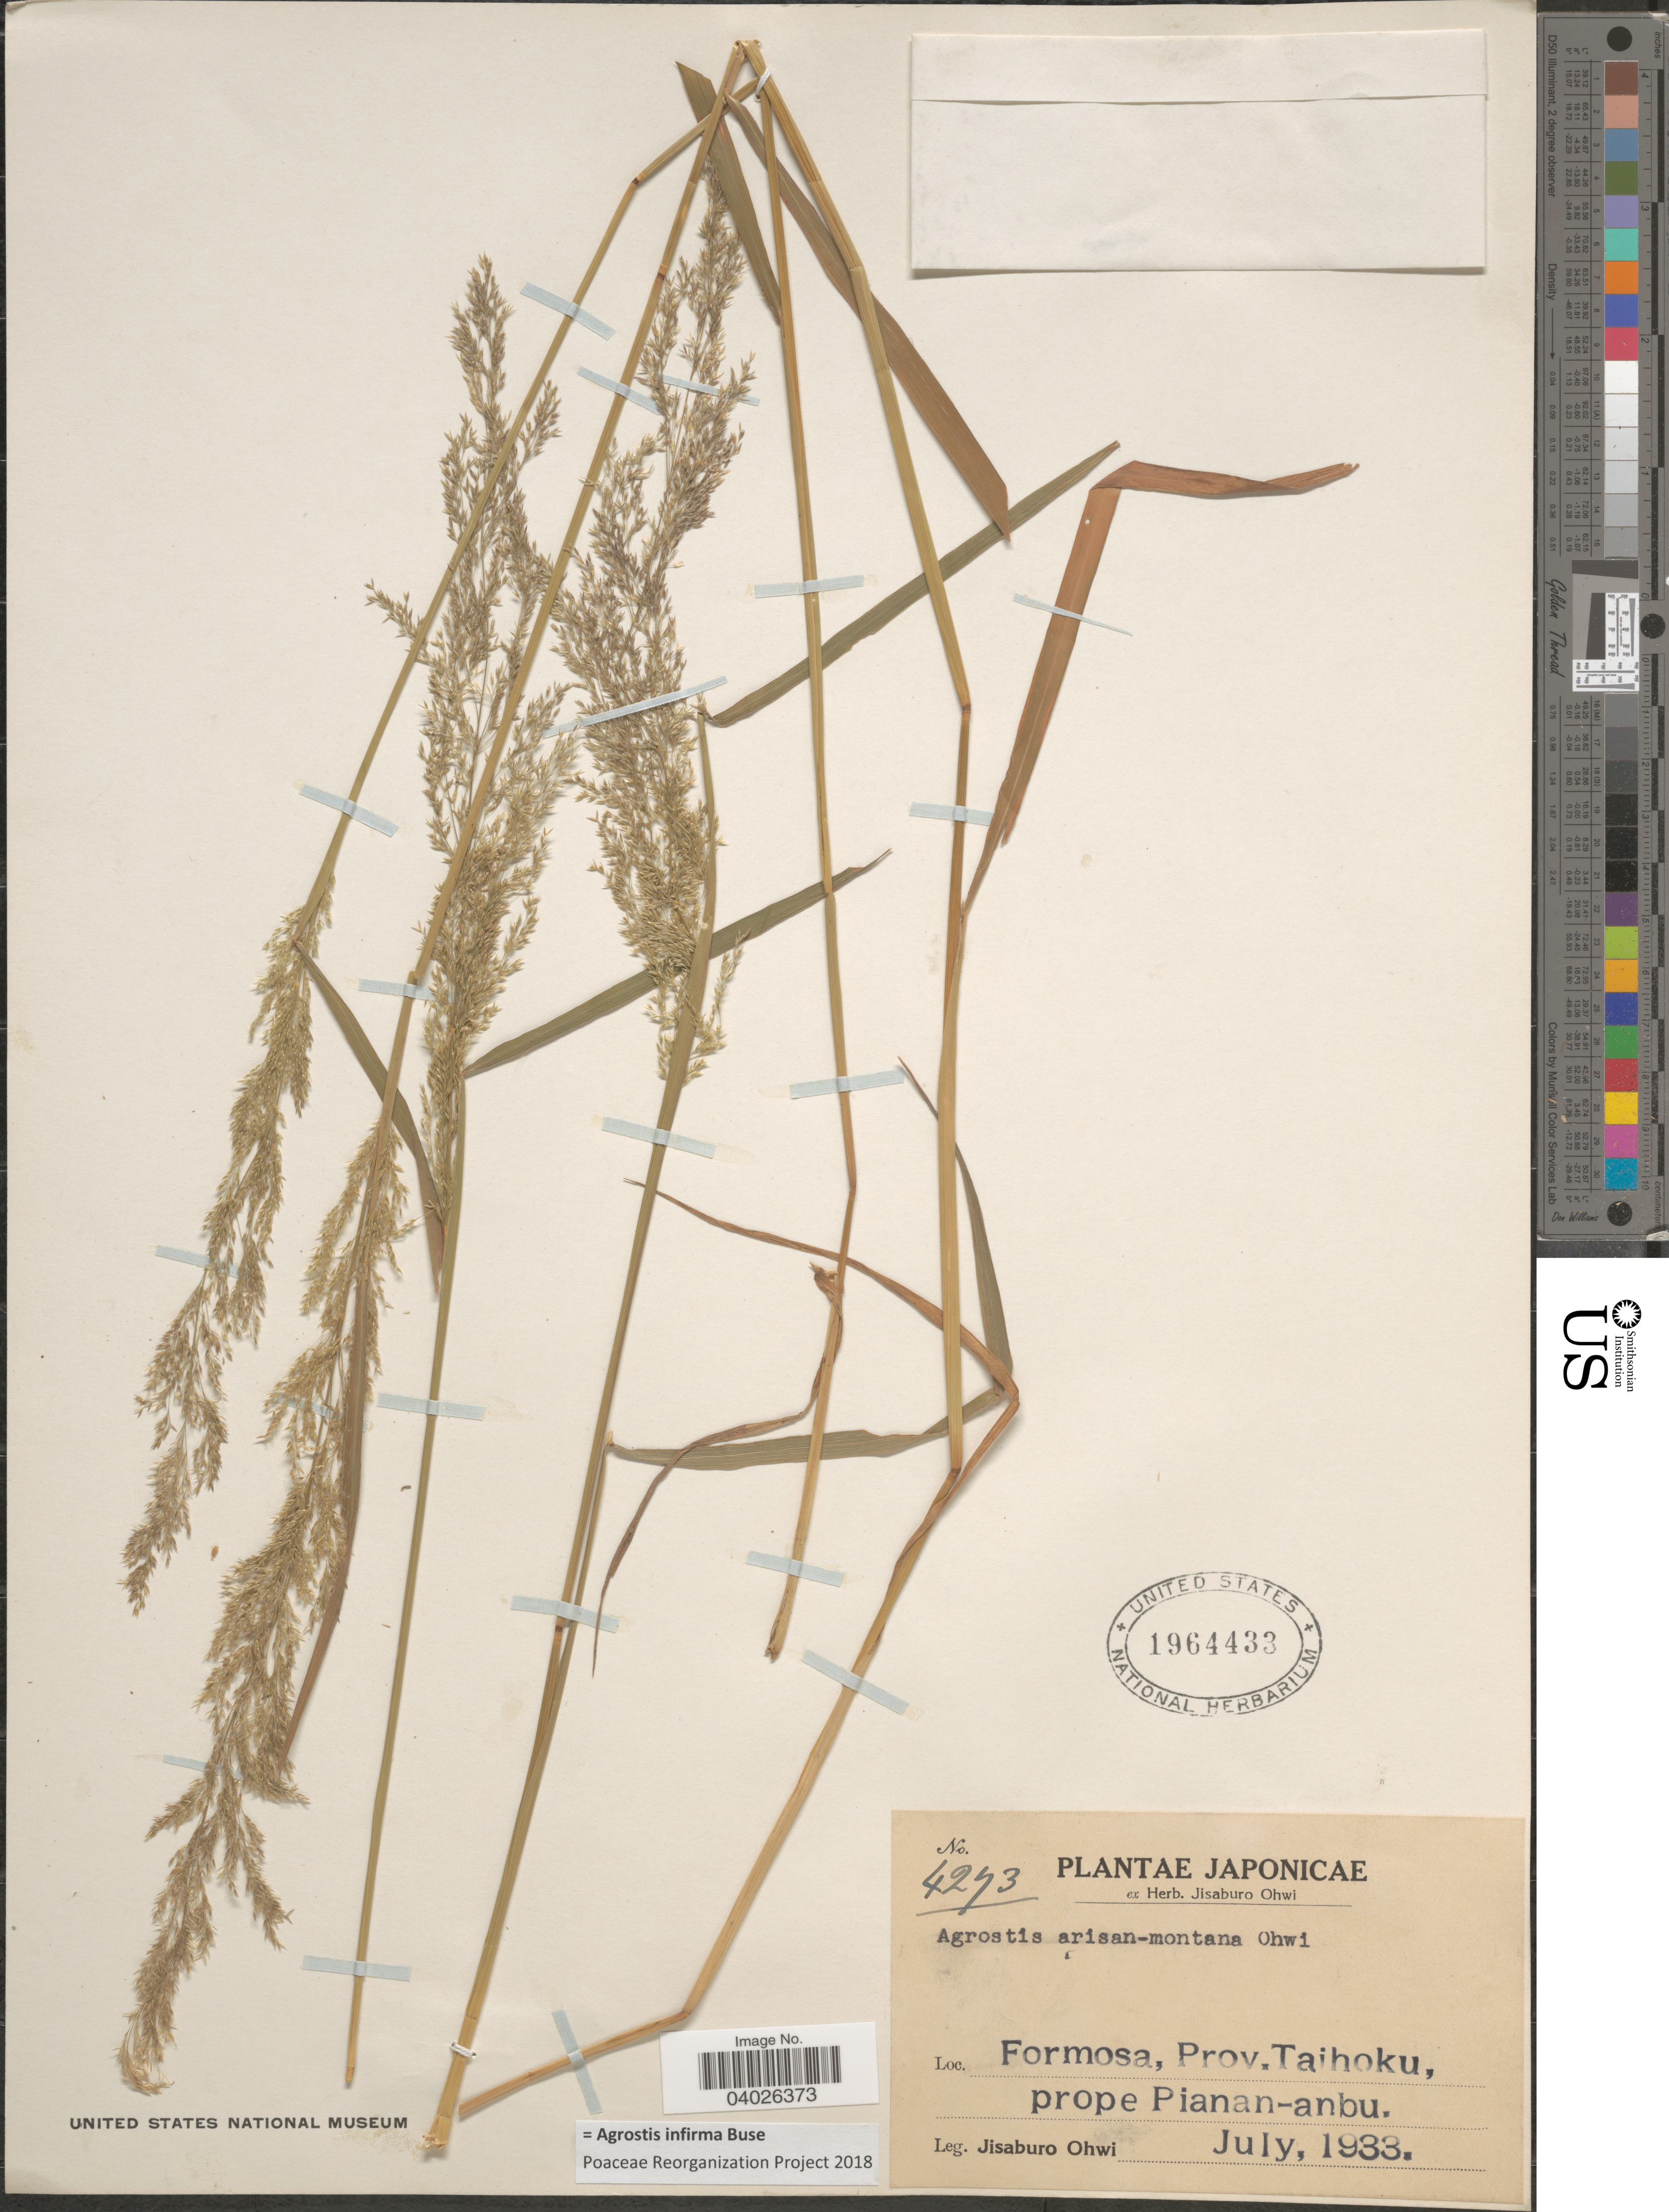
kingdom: Plantae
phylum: Tracheophyta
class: Liliopsida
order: Poales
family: Poaceae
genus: Agrostis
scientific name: Agrostis infirma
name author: Büse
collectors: J. Ohwi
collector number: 4273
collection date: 1933-07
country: Taiwan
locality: Formosa, Prov. Taihoku, prope Pianan-anbu.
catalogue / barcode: US 1964433